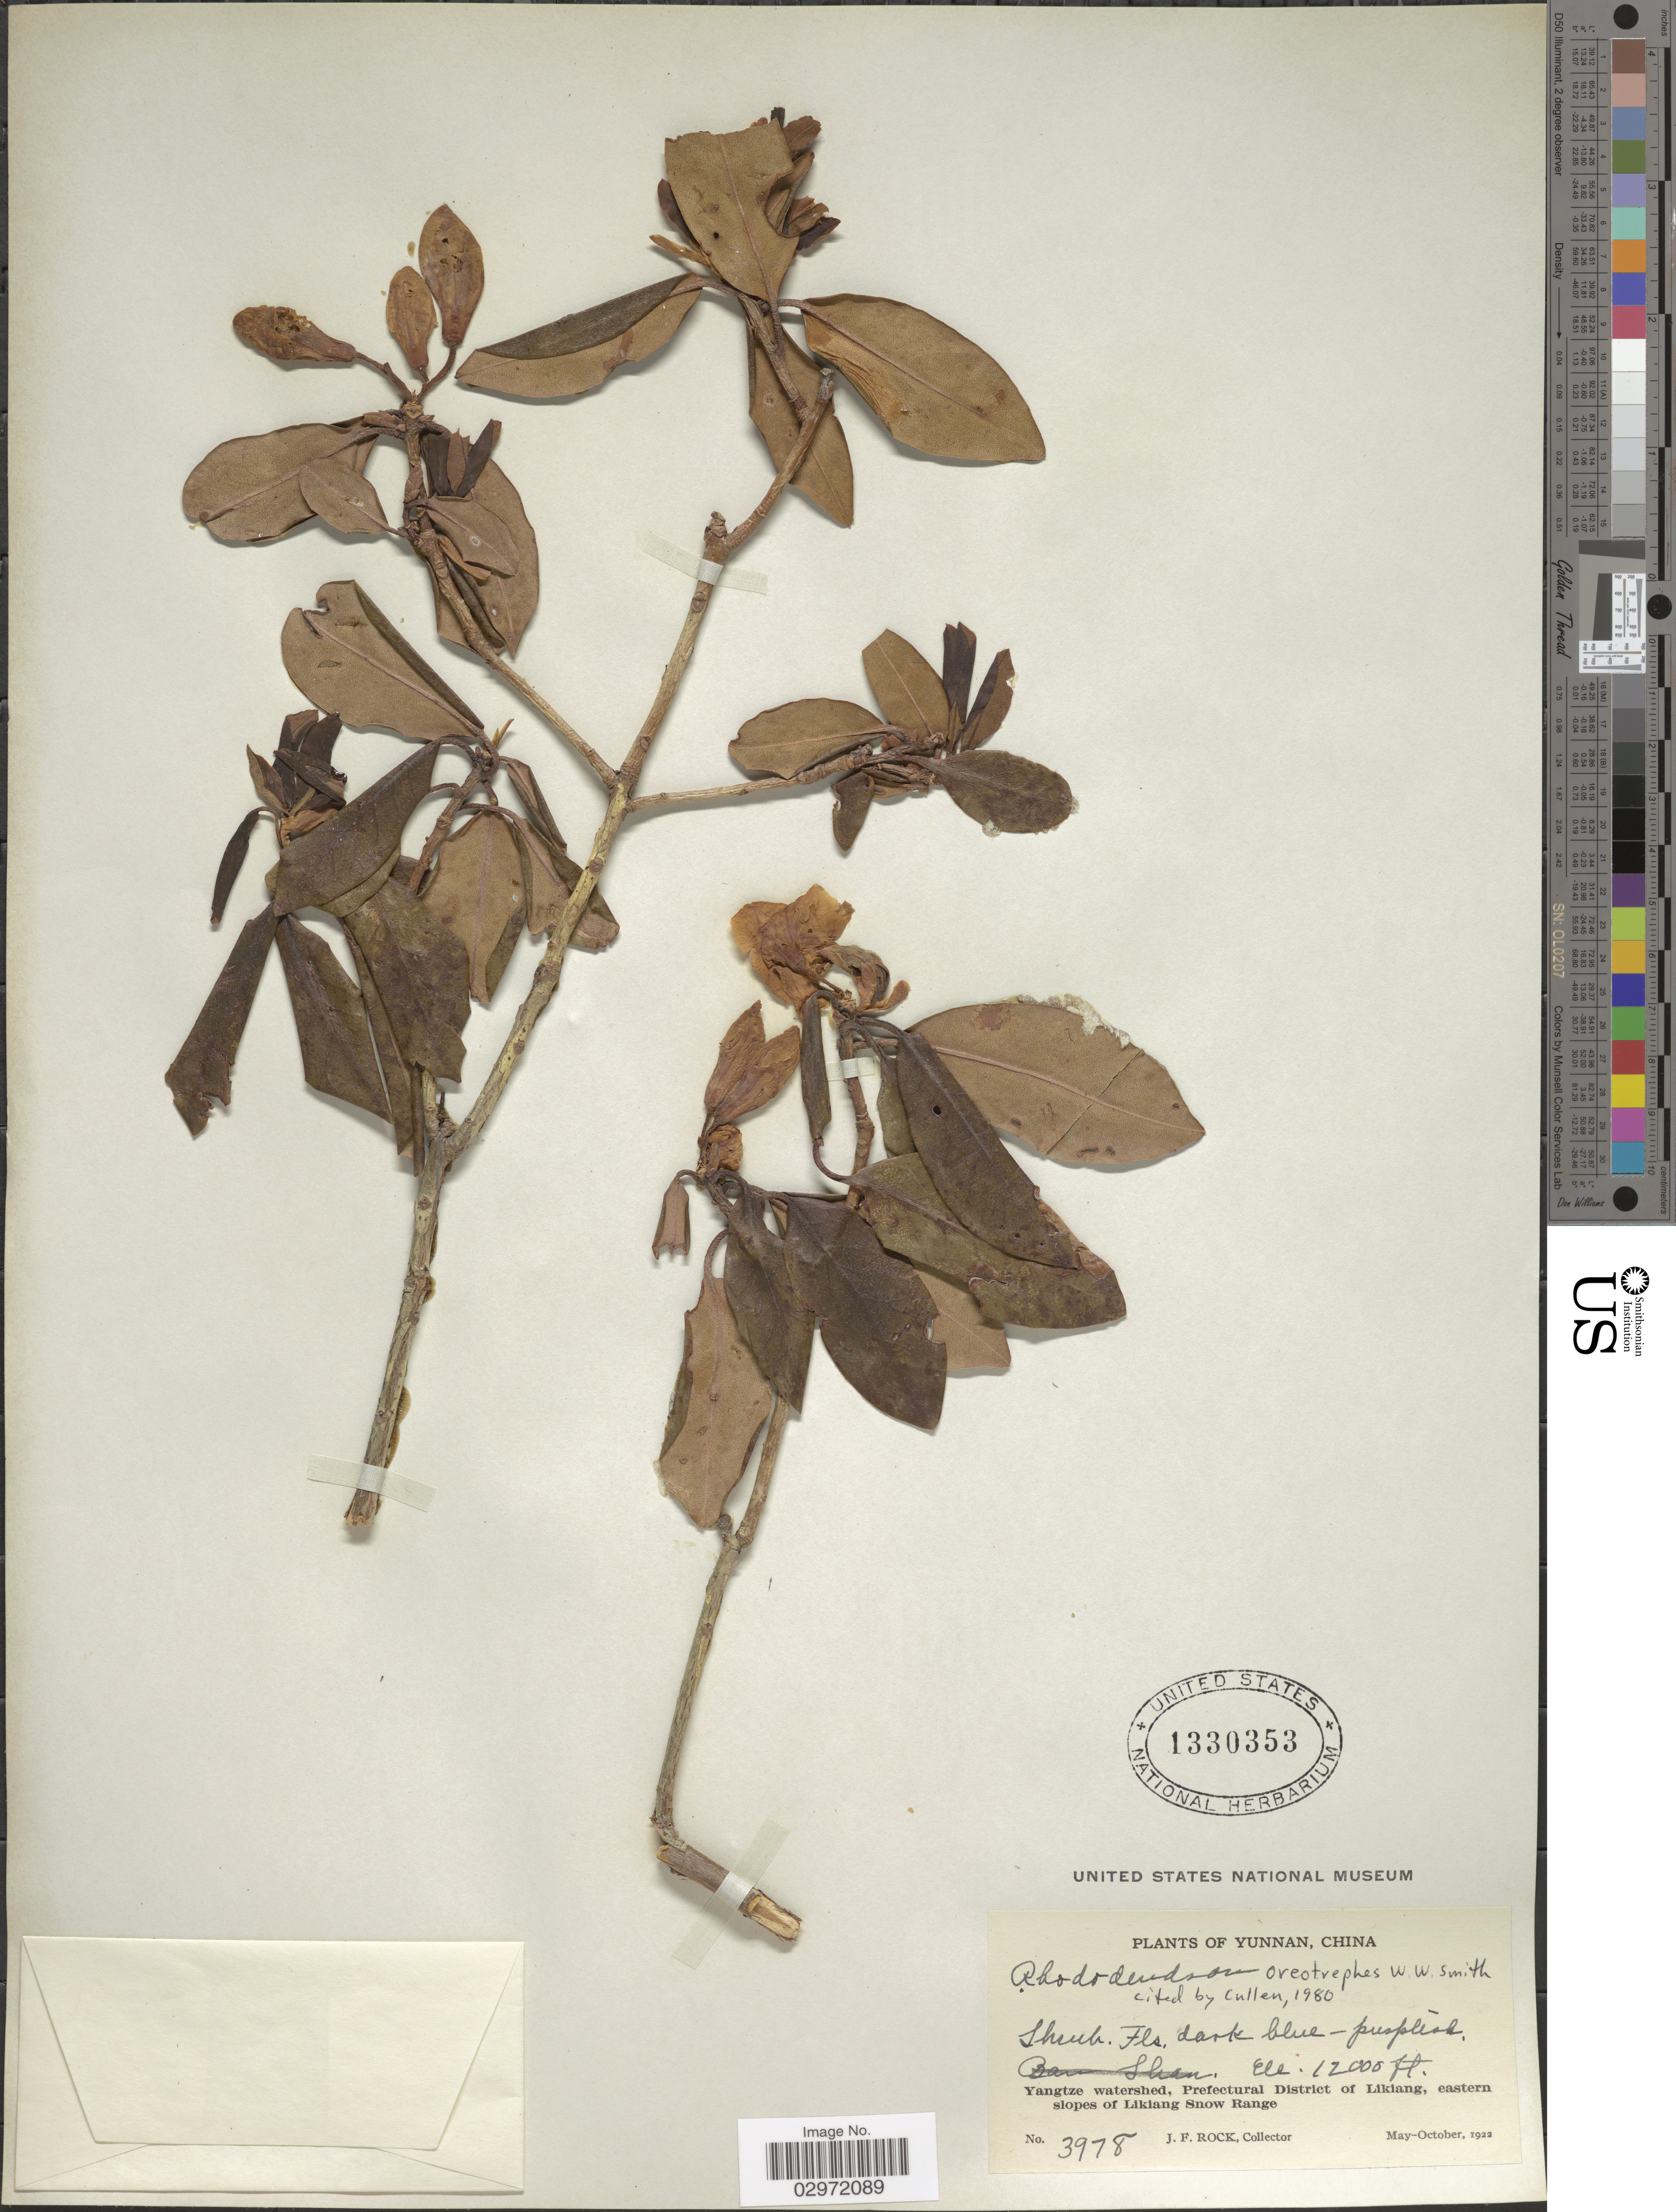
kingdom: Plantae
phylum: Tracheophyta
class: Magnoliopsida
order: Ericales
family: Ericaceae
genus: Rhododendron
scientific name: Rhododendron oreotrephes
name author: W.W. Sm.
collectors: J. Rock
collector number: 3978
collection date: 1922-05/1922-10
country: China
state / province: Yunnan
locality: Yangtze watershed, Prefectural District of Likiang, eastern slopes of Likiang Snow Range.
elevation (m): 3658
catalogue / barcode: US 1330353